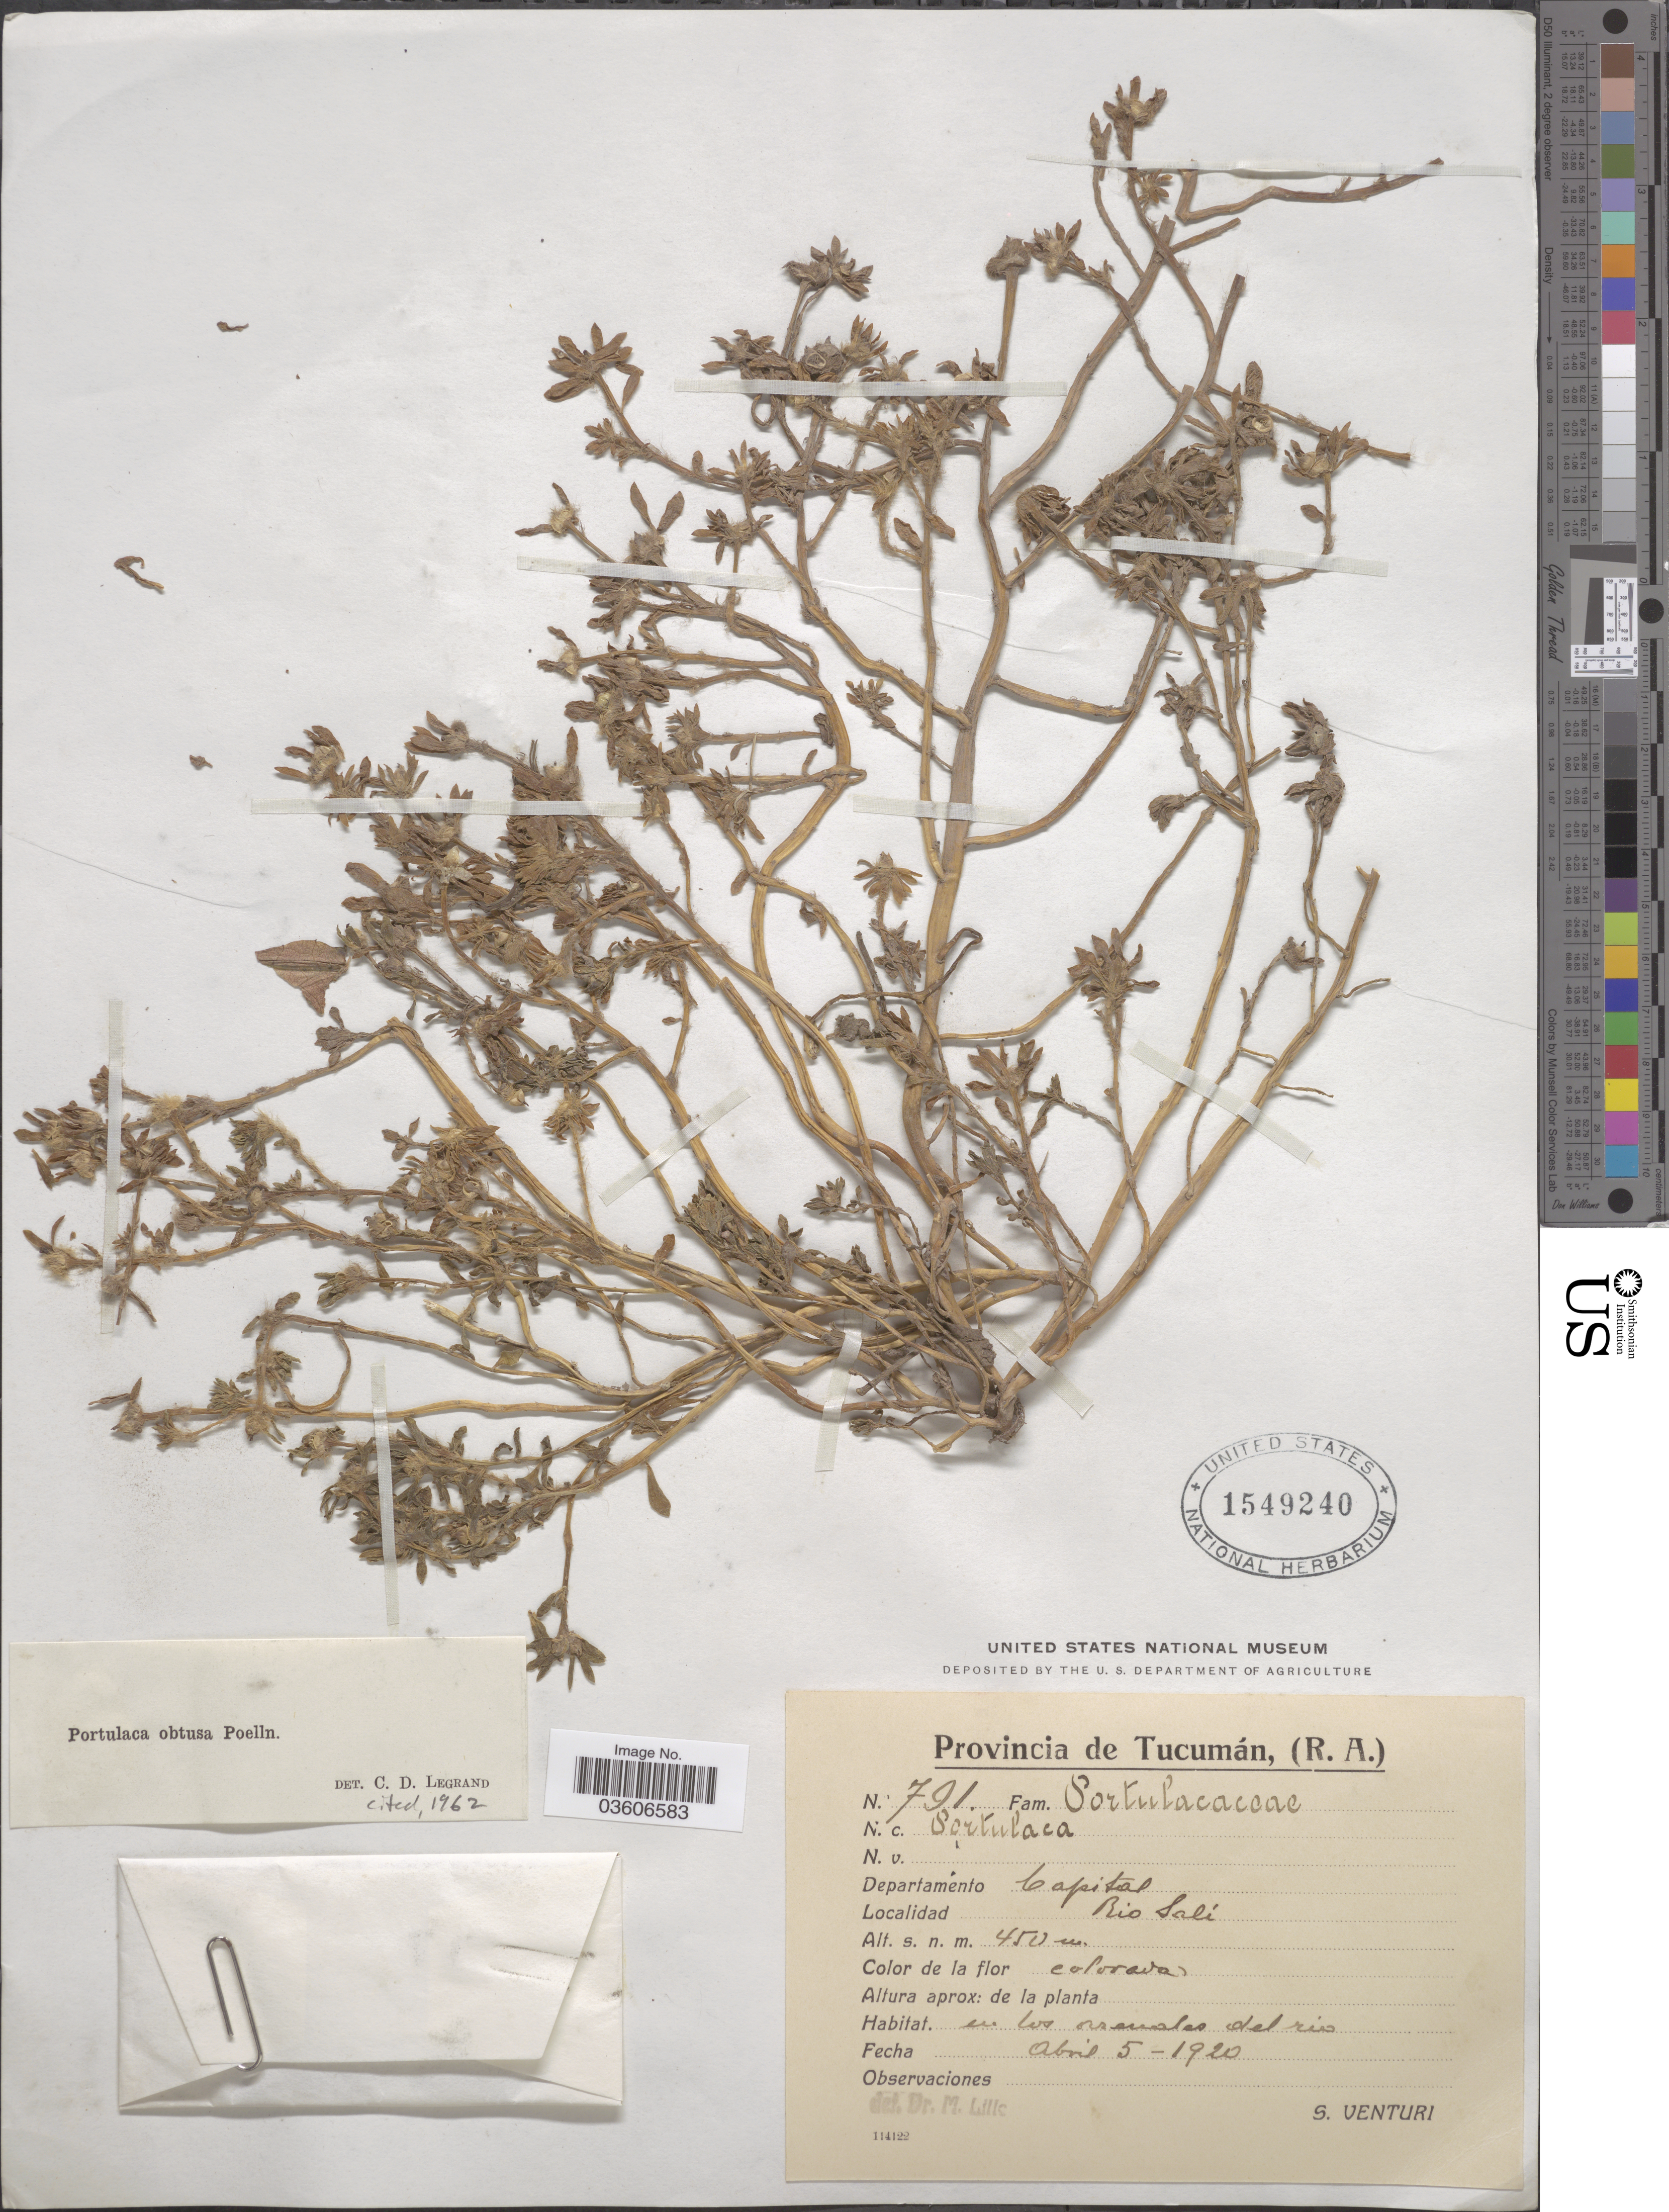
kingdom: Plantae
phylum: Tracheophyta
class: Magnoliopsida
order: Caryophyllales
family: Portulacaceae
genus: Portulaca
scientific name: Portulaca obtusa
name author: Poelln.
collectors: S. Venturi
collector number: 791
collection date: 1920-04-05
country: Argentina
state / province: Tucuman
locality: Departamento Capital. Rio Salí.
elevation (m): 450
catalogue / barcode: US 1549240